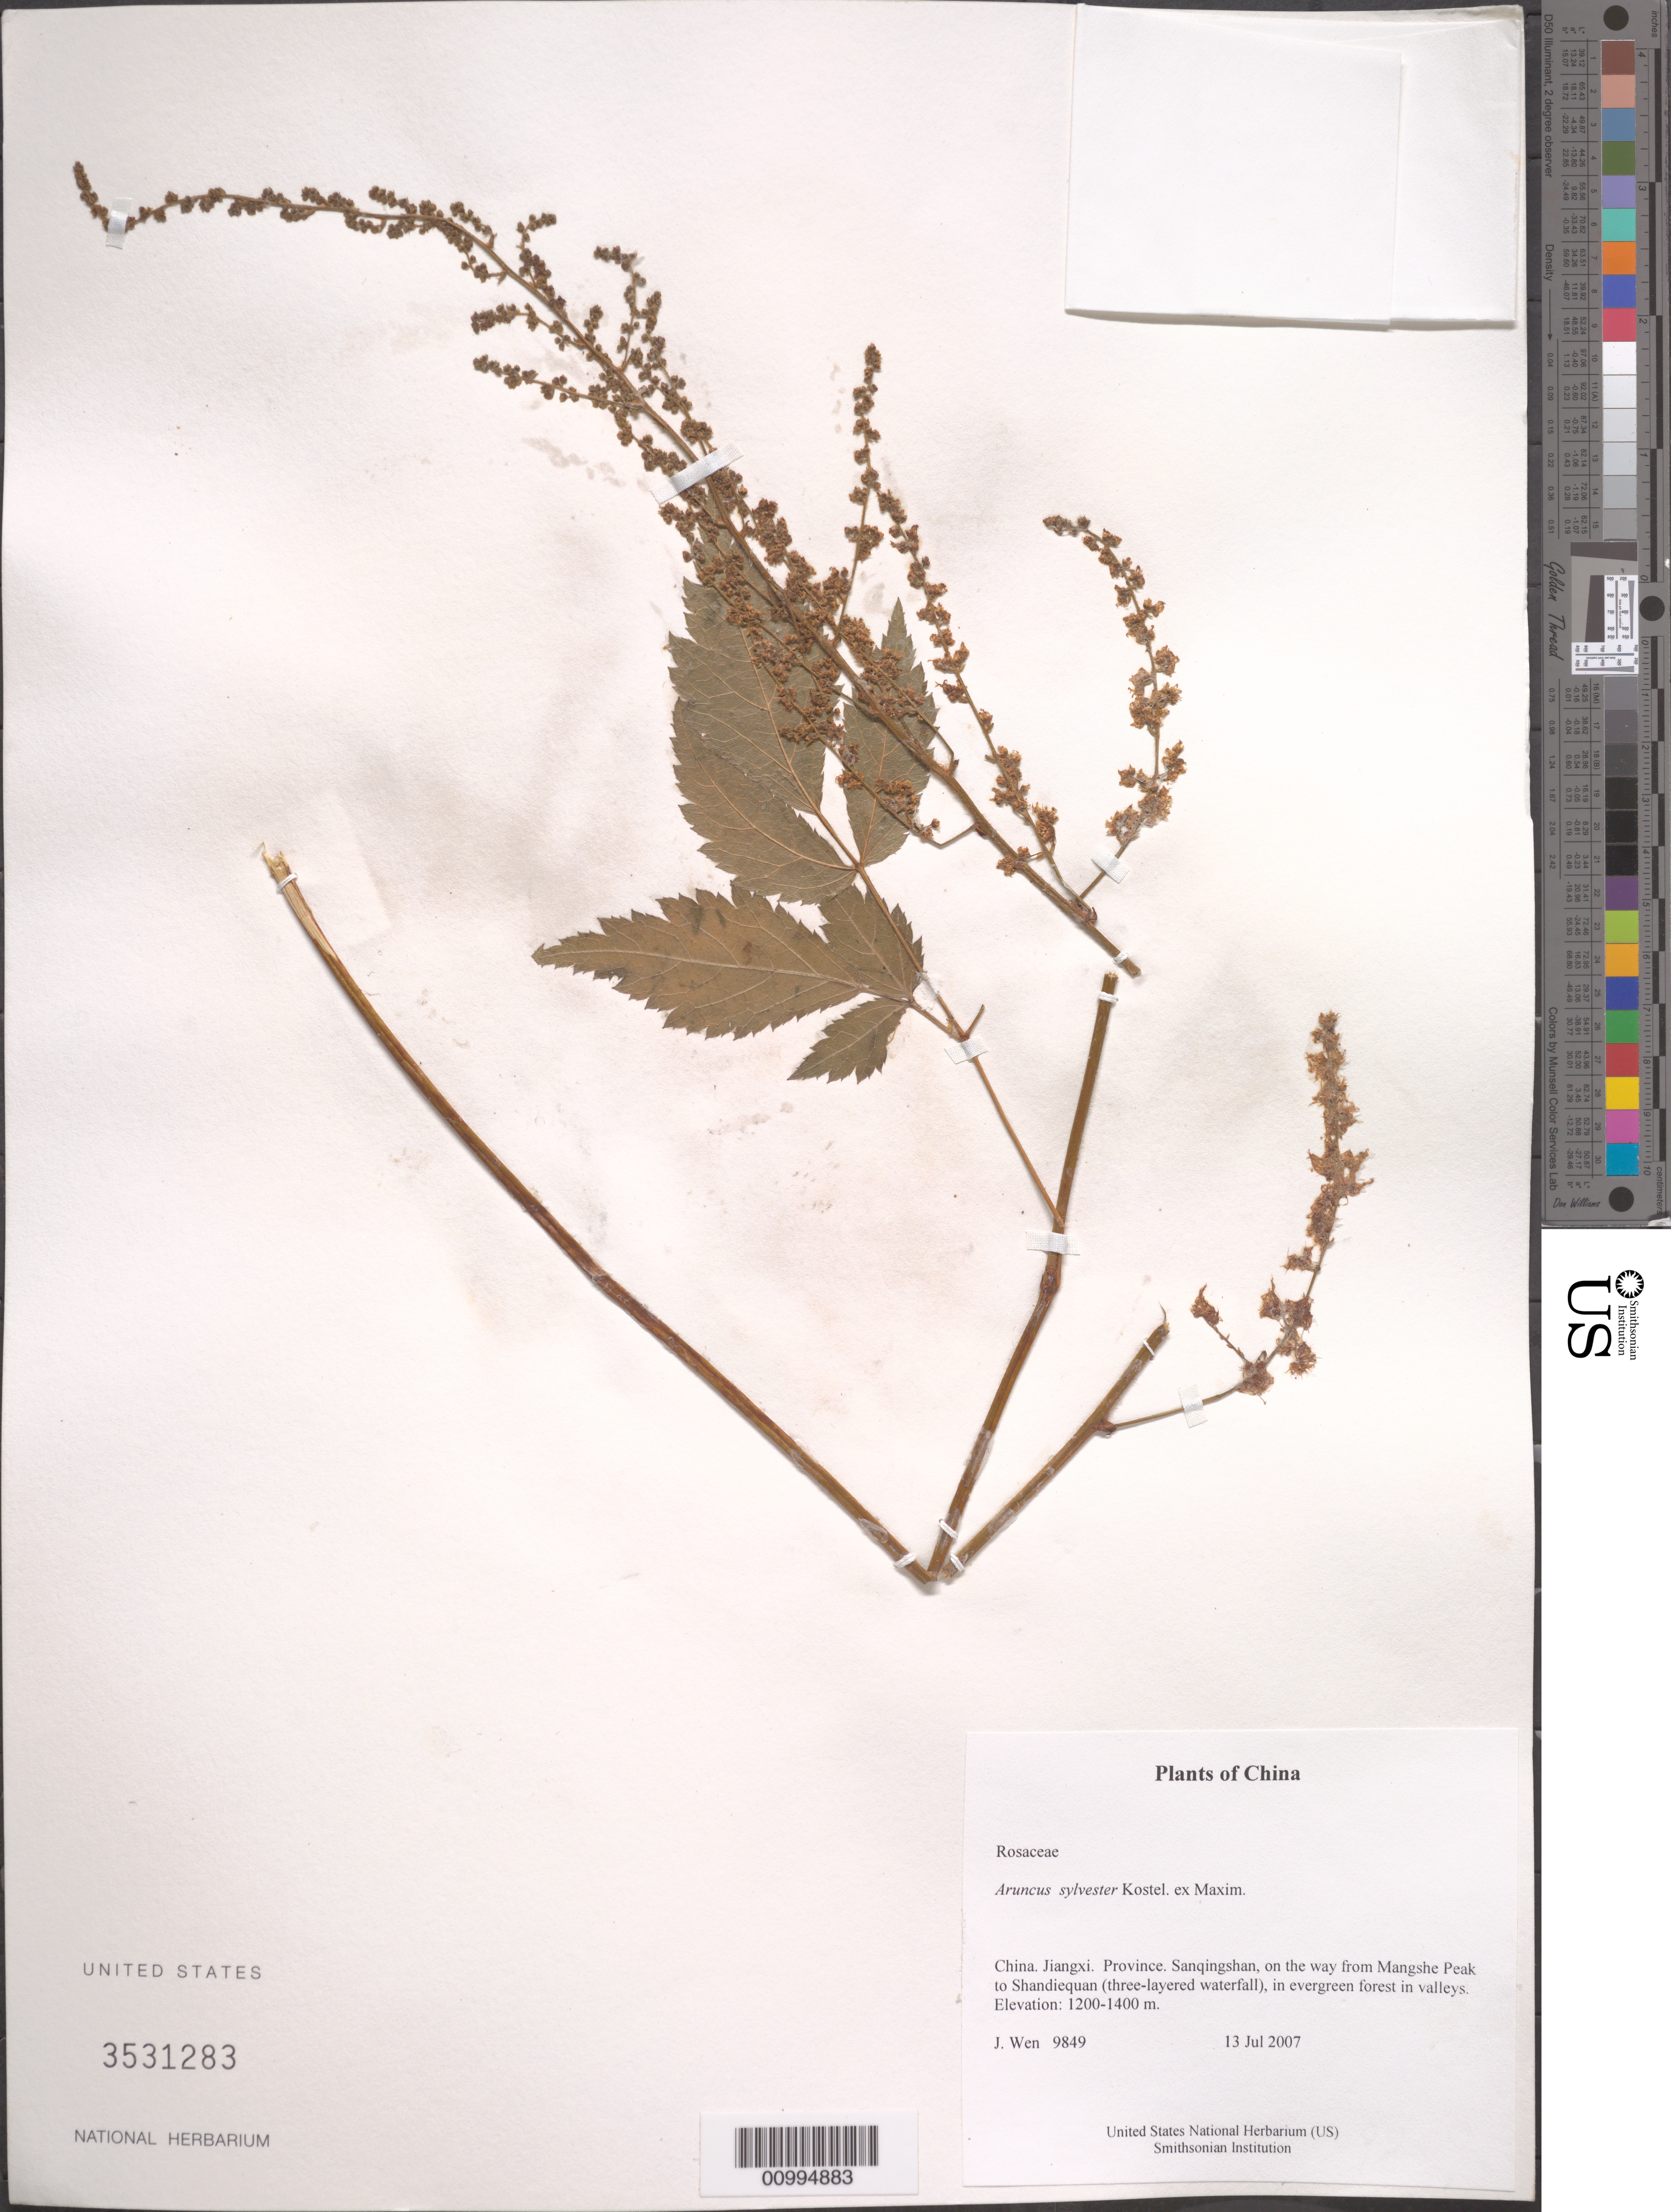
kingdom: Plantae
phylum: Tracheophyta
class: Magnoliopsida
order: Rosales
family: Rosaceae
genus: Aruncus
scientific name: Aruncus sylvester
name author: Kostel. ex Maxim.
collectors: J. Wen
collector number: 9849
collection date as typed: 13 Jul 2007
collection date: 2007-07-13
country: China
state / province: Jiangxi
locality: Sanqingshan, on the way from Mangshe Peak to Shandiequan (three-layered waterfall), in evergreen forest in valleys.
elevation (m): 1200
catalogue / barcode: US 3531283